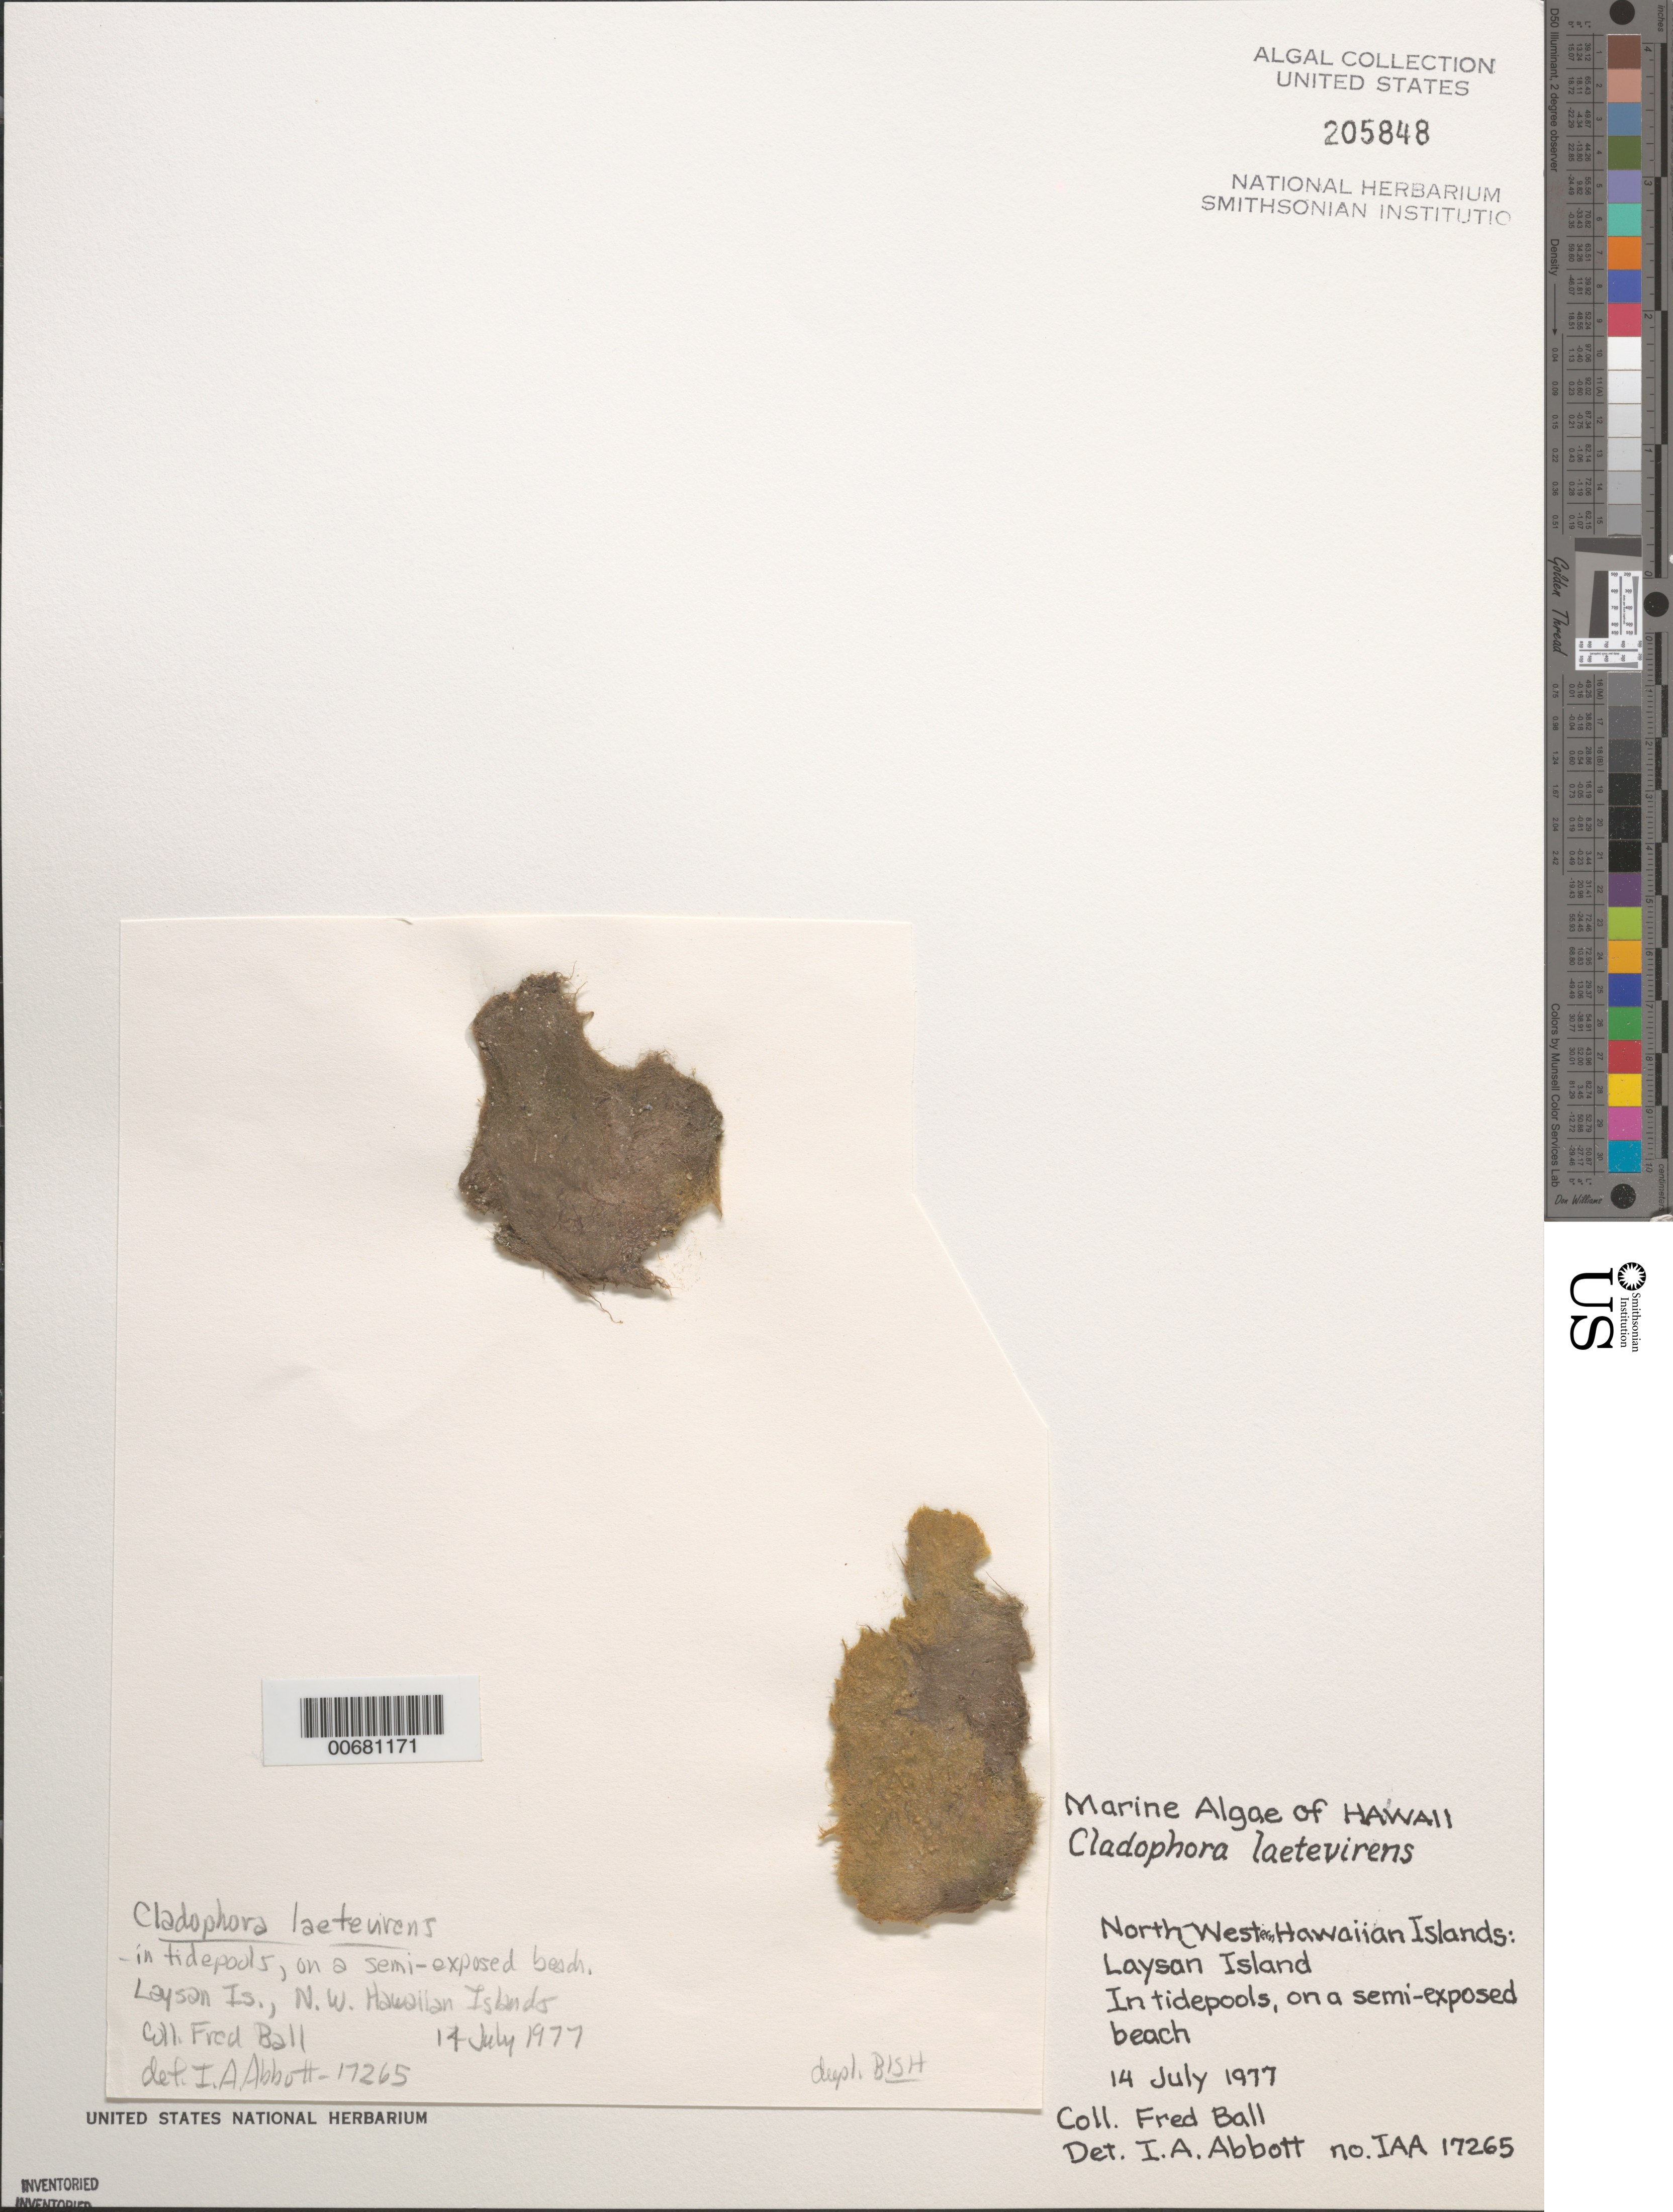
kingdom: Plantae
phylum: Chlorophyta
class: Ulvophyceae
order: Cladophorales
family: Cladophoraceae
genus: Cladophora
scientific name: Cladophora laetevirens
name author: (Dillwyn) Kütz.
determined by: Abbott, Isabella A.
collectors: F. Ball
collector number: IAA 17265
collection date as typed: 14 Jul 1977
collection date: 1977-07-14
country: United States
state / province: Hawaii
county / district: Honolulu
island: Laysan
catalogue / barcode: US 205848